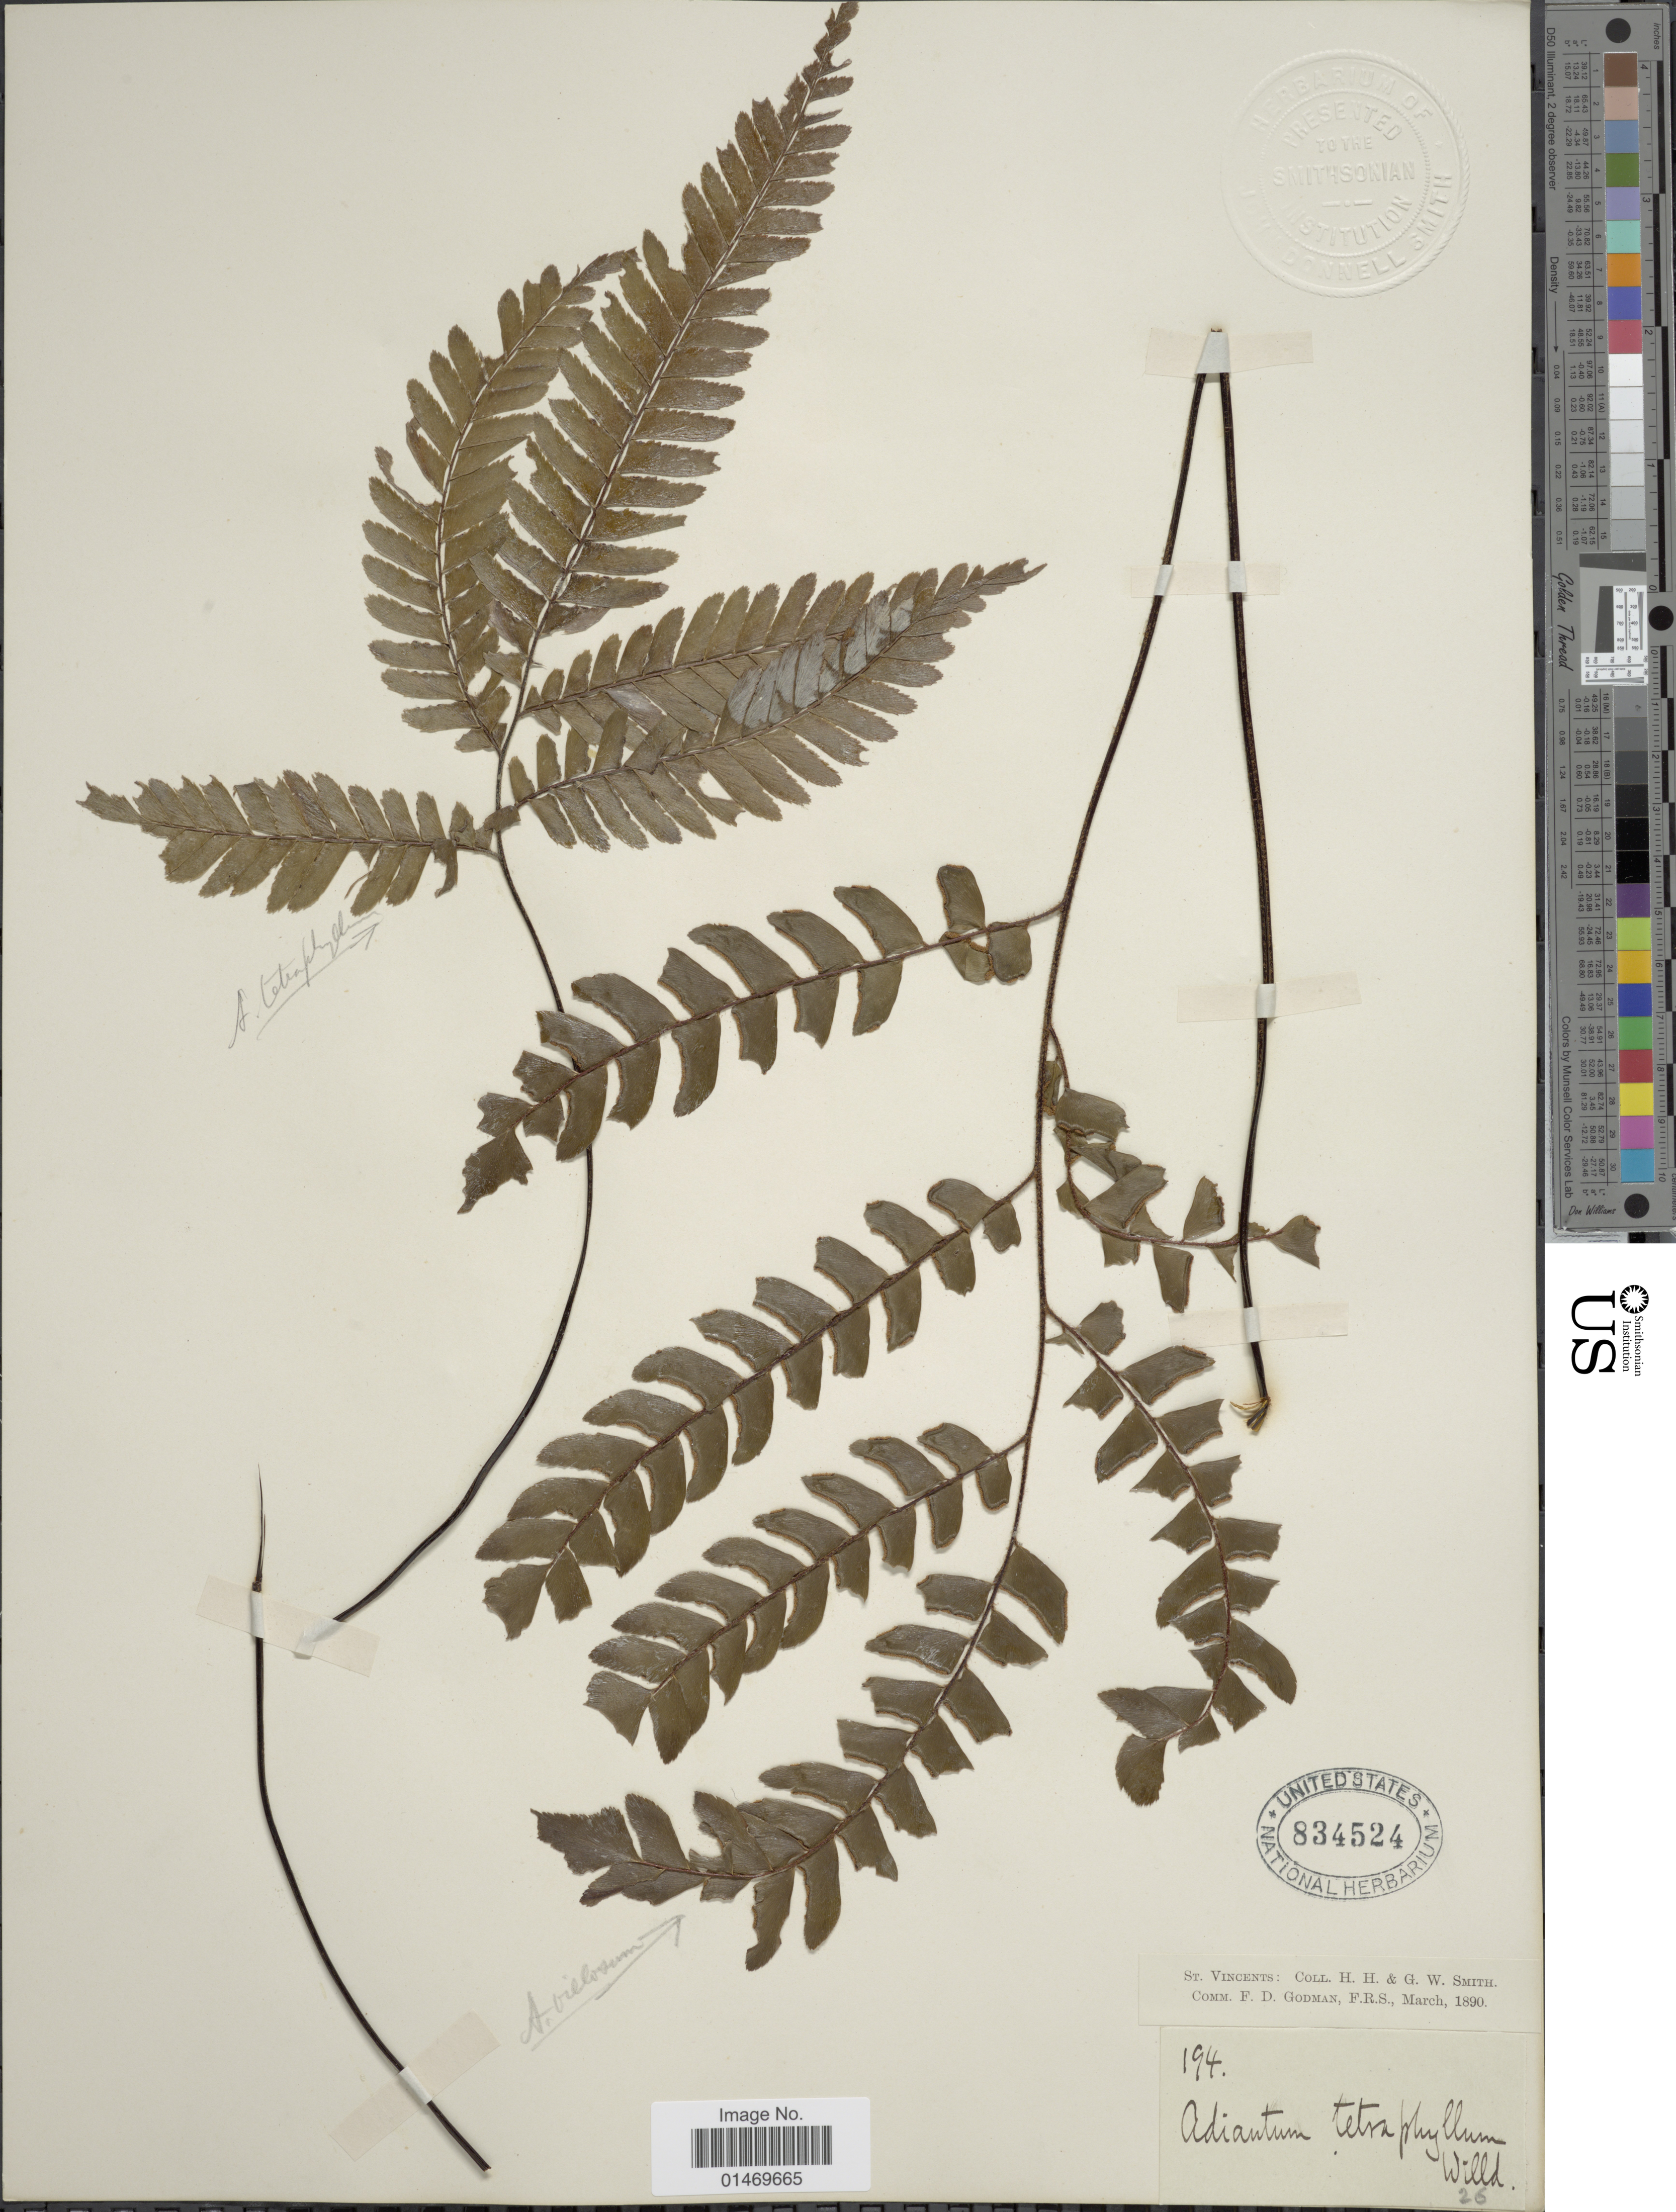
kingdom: Plantae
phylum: Tracheophyta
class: Polypodiopsida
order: Polypodiales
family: Pteridaceae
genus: Adiantum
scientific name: Adiantum tetraphyllum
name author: Humb. & Bonpl. ex Willd.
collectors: H. H. Smith & G. Smith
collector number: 194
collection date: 1890-03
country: St. Vincent - Grenadines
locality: St. Vincents.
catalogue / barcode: US 834524